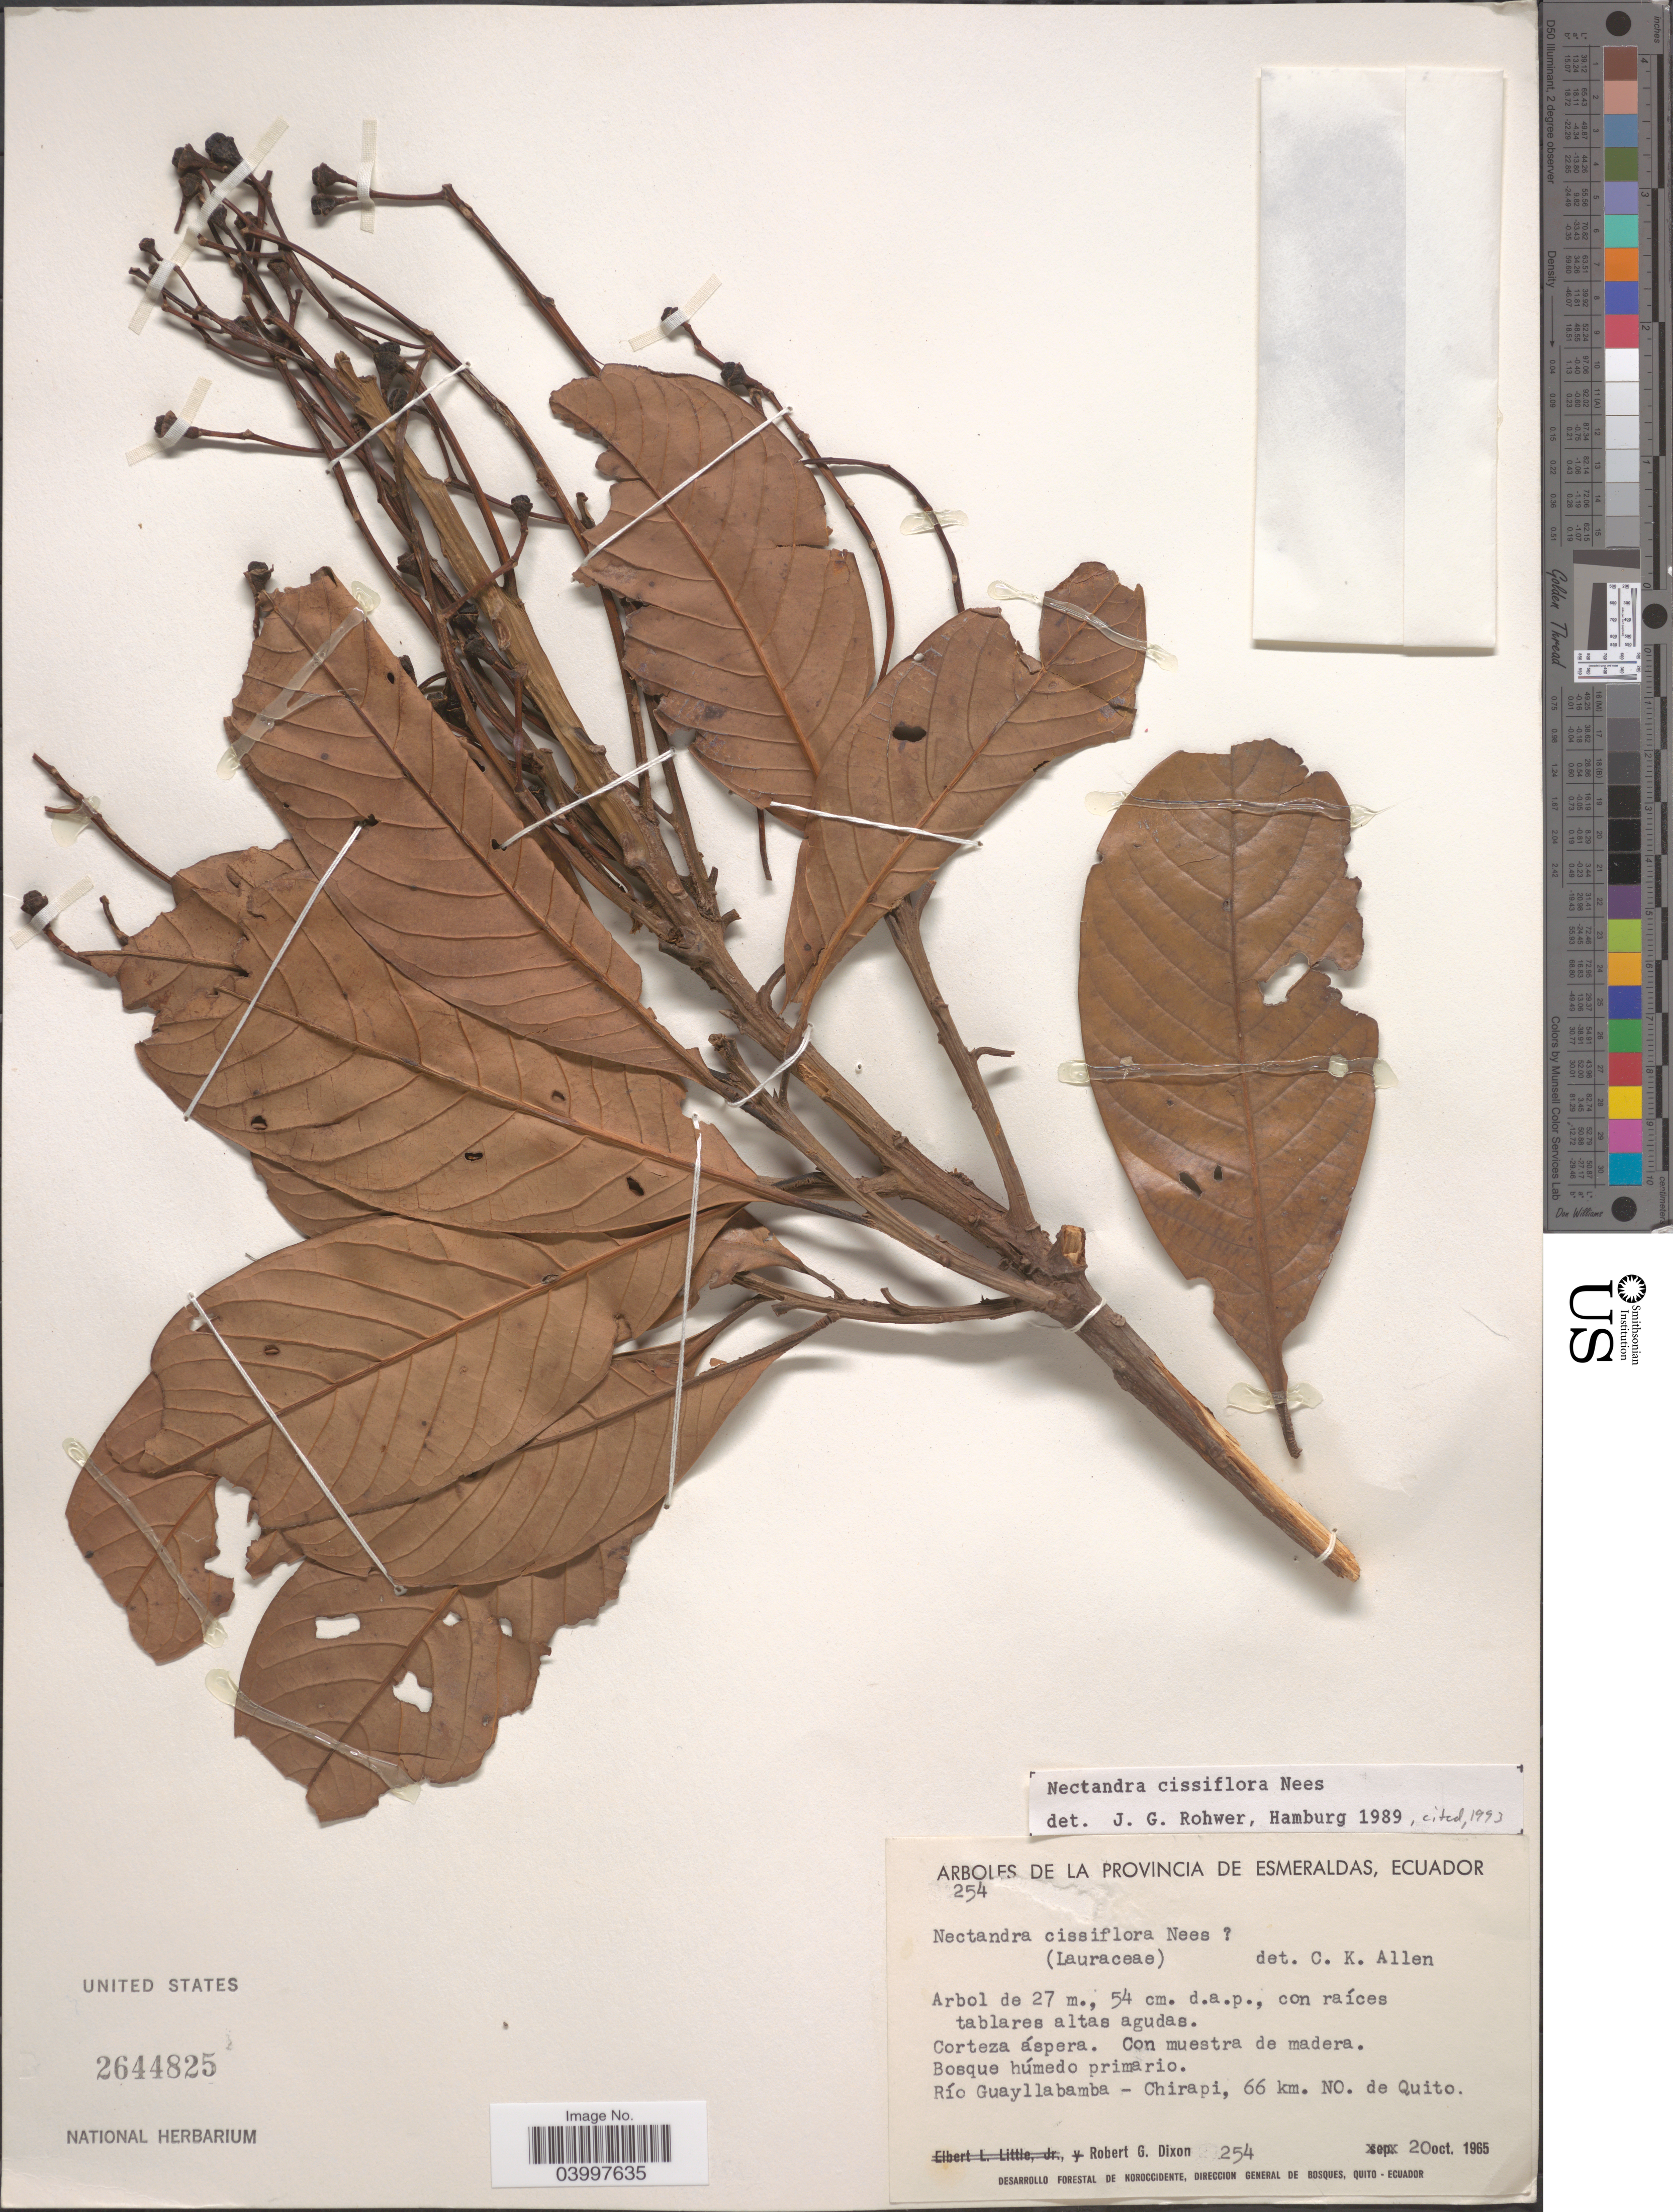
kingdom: Plantae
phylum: Tracheophyta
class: Magnoliopsida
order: Laurales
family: Lauraceae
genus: Nectandra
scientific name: Nectandra cissiflora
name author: Nees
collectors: R. G. Dixon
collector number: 254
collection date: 1965-10-20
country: Ecuador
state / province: Esmeraldas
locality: Corteza áspera. Con muestra de madera. Río Guayllabamba - Chirapi, 66 km. NO. de Quito.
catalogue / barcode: US 2644825